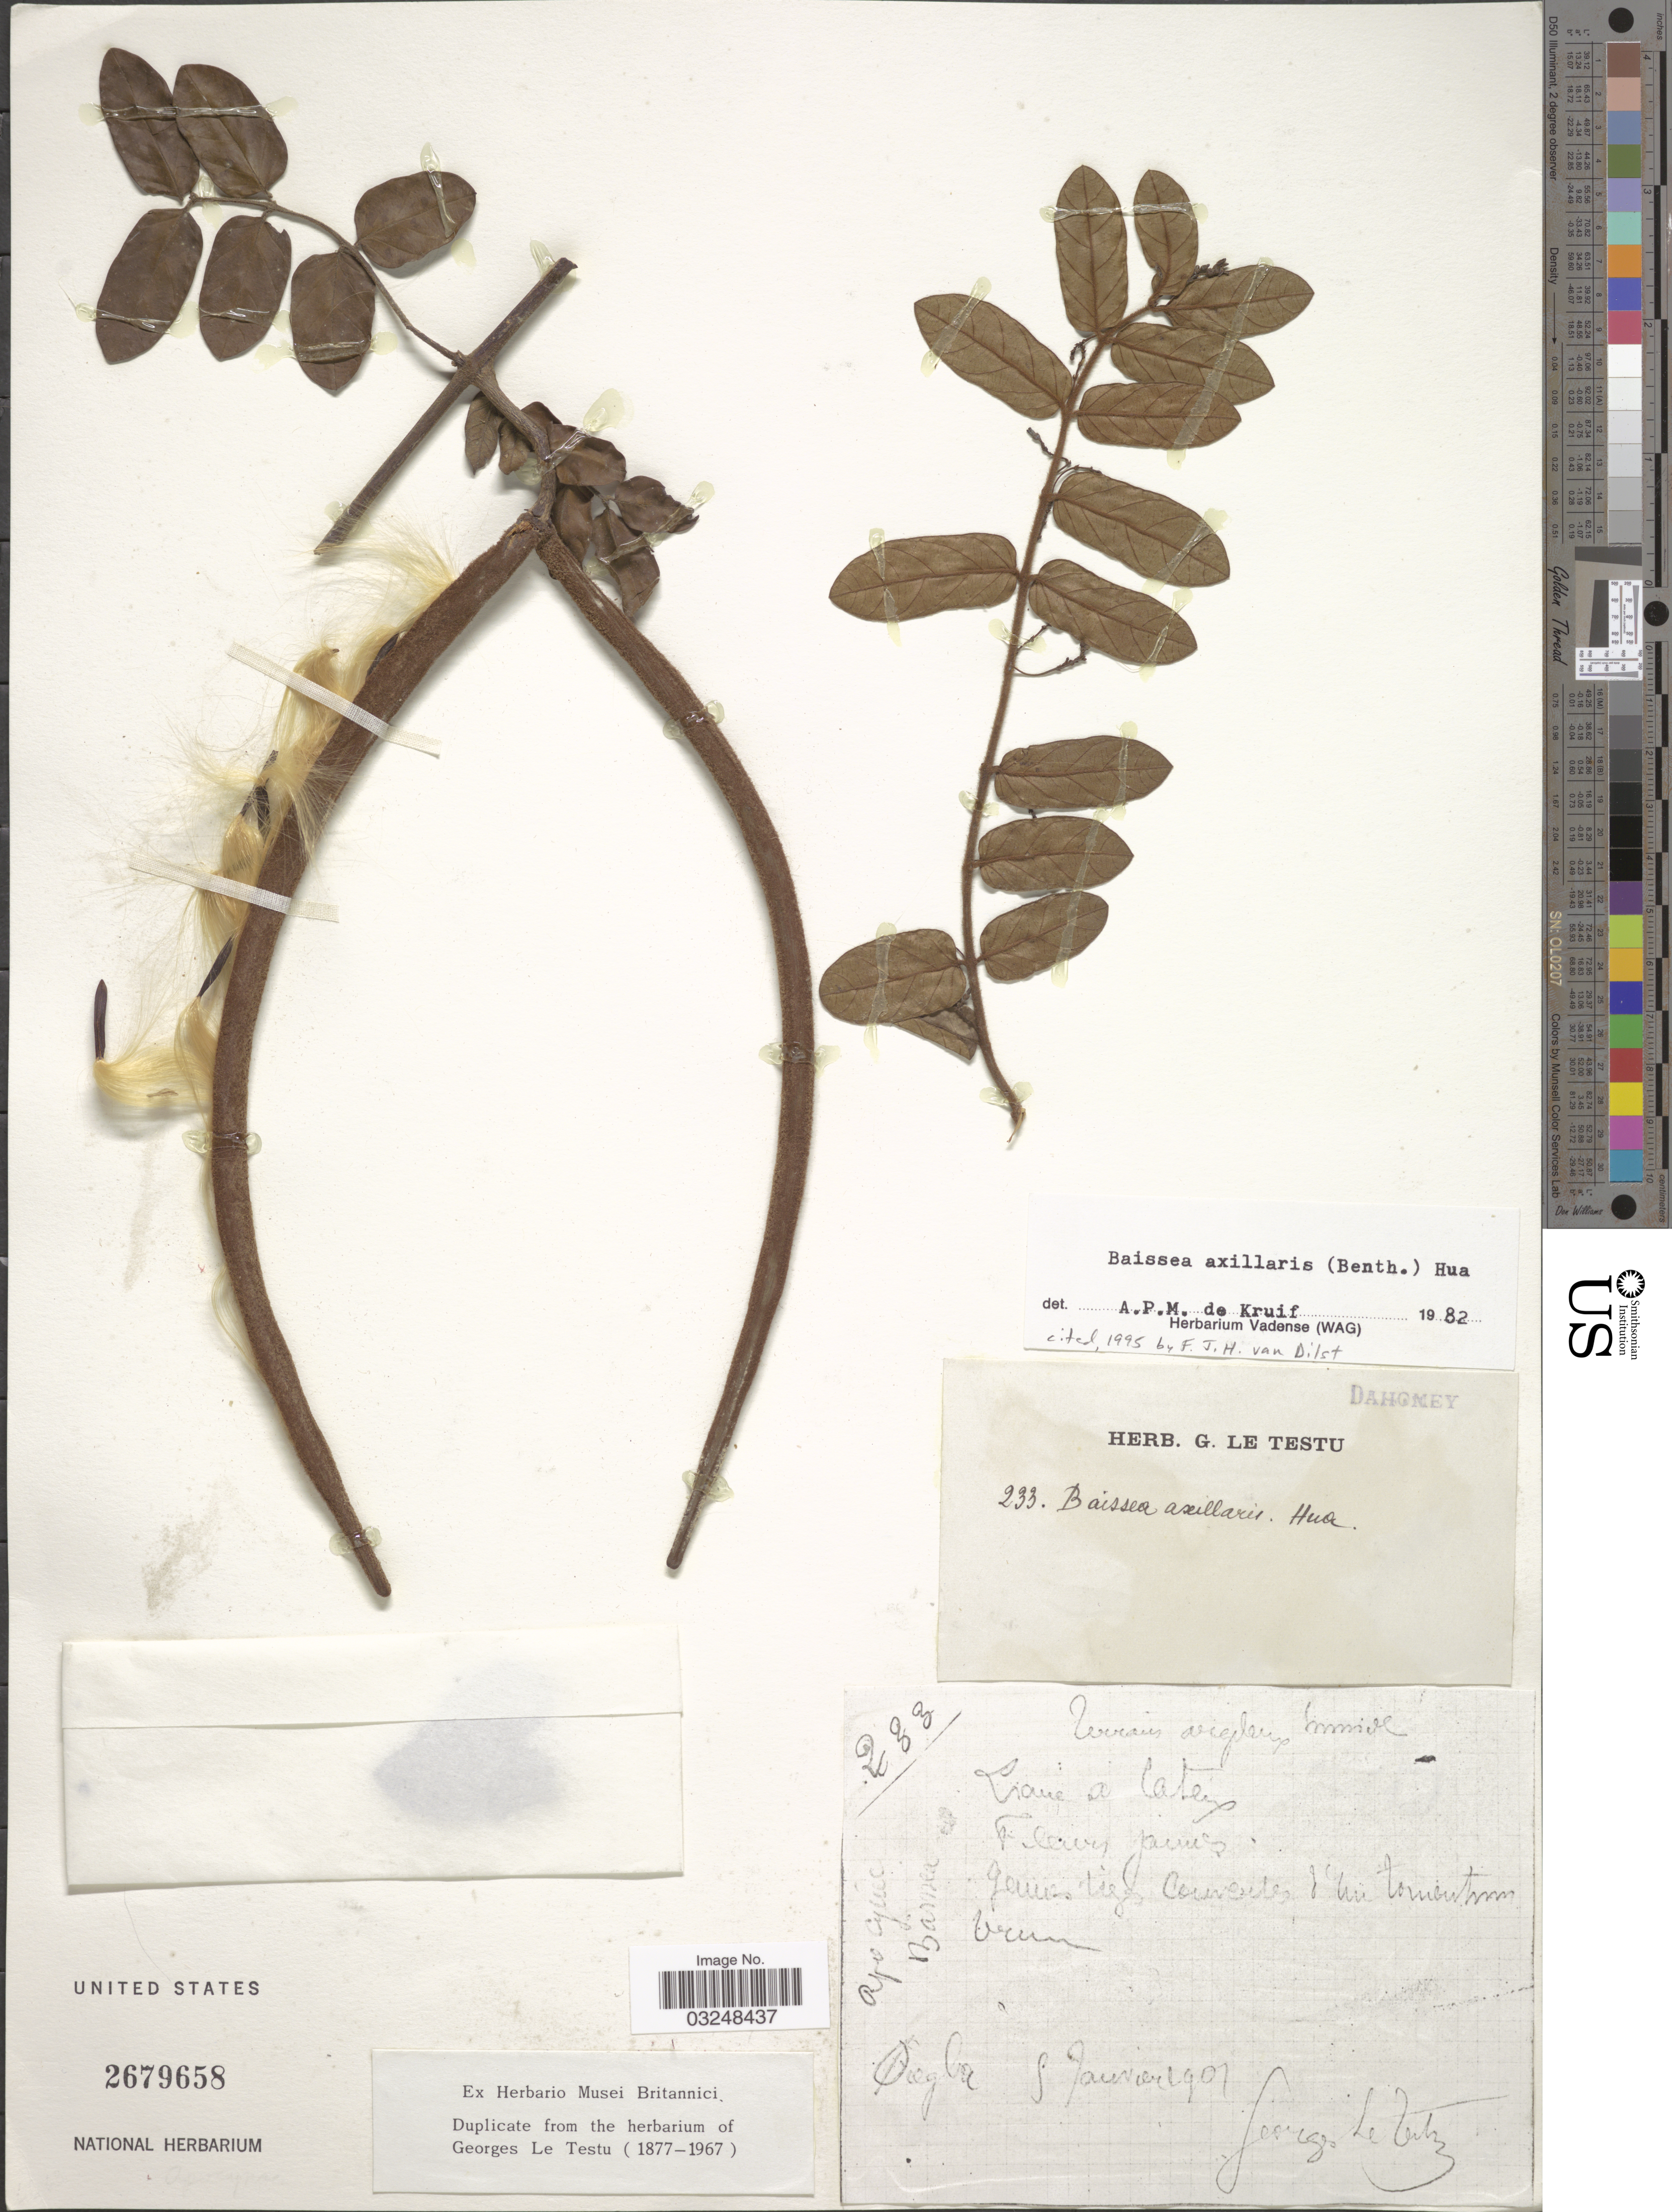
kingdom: Plantae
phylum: Tracheophyta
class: Magnoliopsida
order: Gentianales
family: Apocynaceae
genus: Baissea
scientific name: Baissea axillaris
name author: (Benth.) Hua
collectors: G. Le Testu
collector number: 233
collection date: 1907-01-05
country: Benin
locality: Dahomey, Oregba.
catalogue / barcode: US 2679658